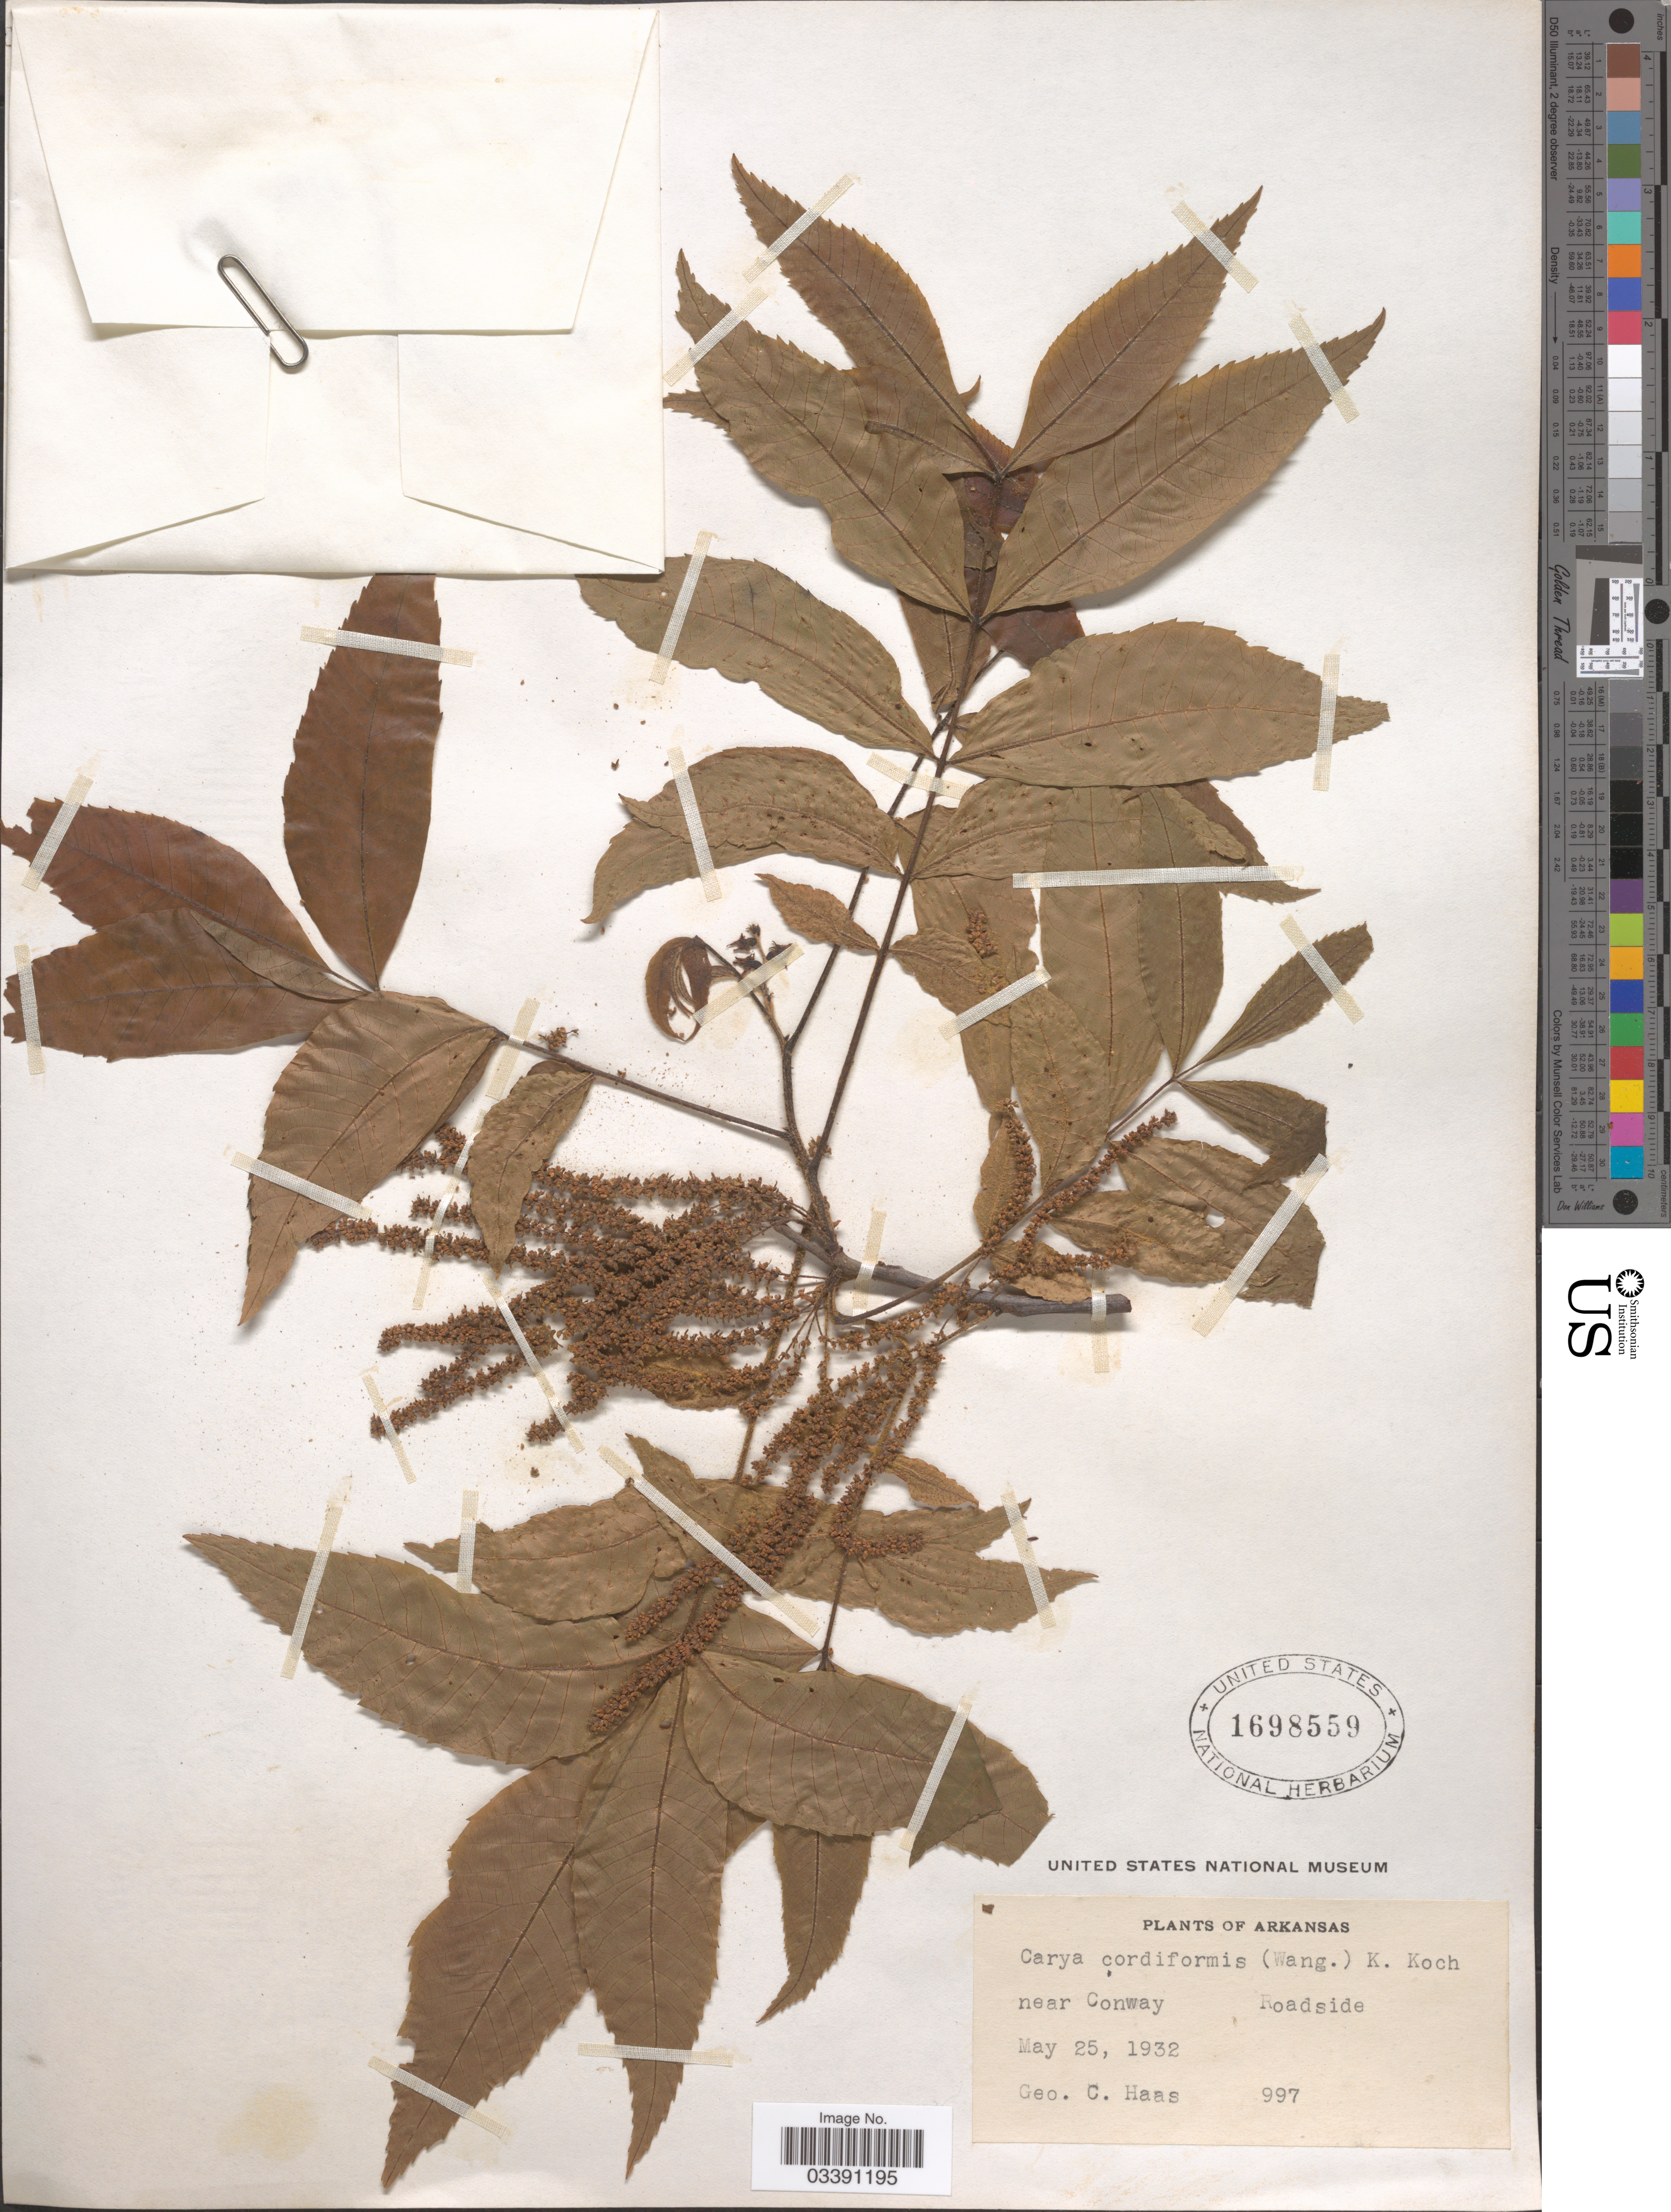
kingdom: Plantae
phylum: Tracheophyta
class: Magnoliopsida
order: Fagales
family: Juglandaceae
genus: Carya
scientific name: Carya cordiformis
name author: (Wangenh.) K. Koch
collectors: G. Haas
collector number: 997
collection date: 1932-05-25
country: United States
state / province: Arkansas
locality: Near Conway. Roadside.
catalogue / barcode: US 1698559